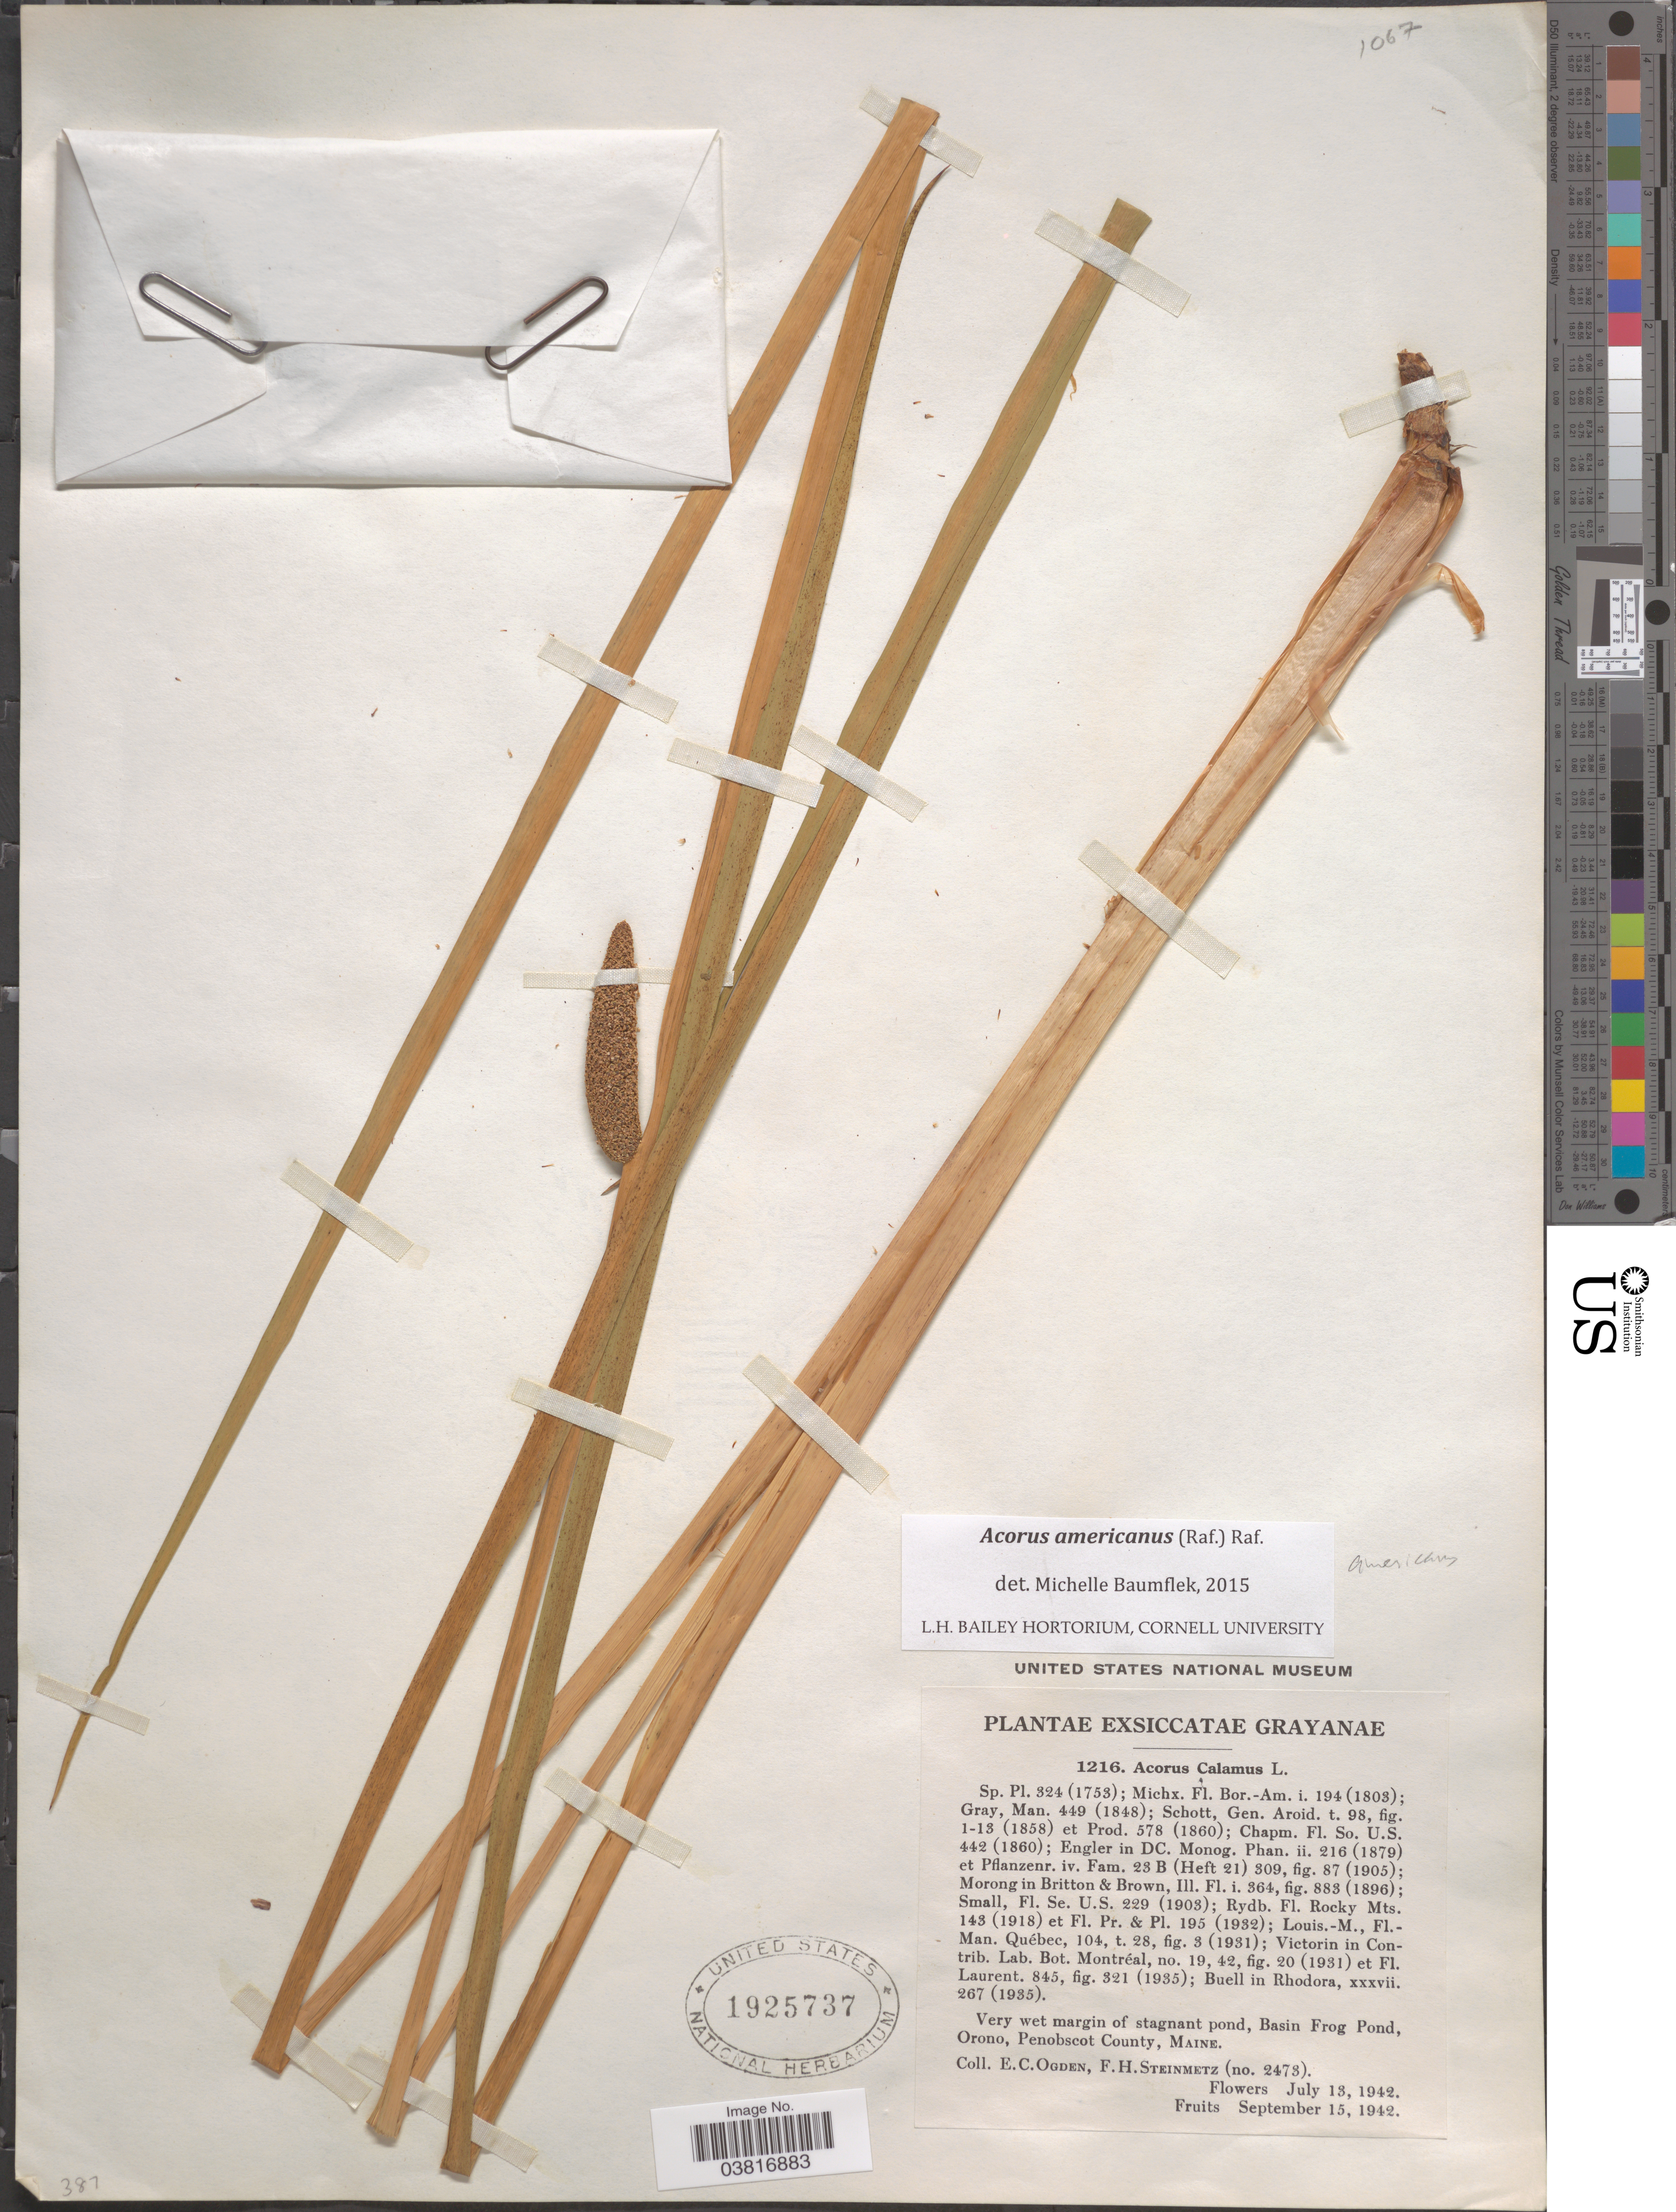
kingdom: Plantae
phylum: Tracheophyta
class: Liliopsida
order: Acorales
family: Acoraceae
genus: Acorus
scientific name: Acorus americanus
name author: (Raf.) Raf.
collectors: E. Ogden & F. H. Steinmetz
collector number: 2473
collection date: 1942-07-13/1942-09-15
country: United States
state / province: Maine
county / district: Penobscot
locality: Basin Frog Pond, Orono.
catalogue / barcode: US 1925737